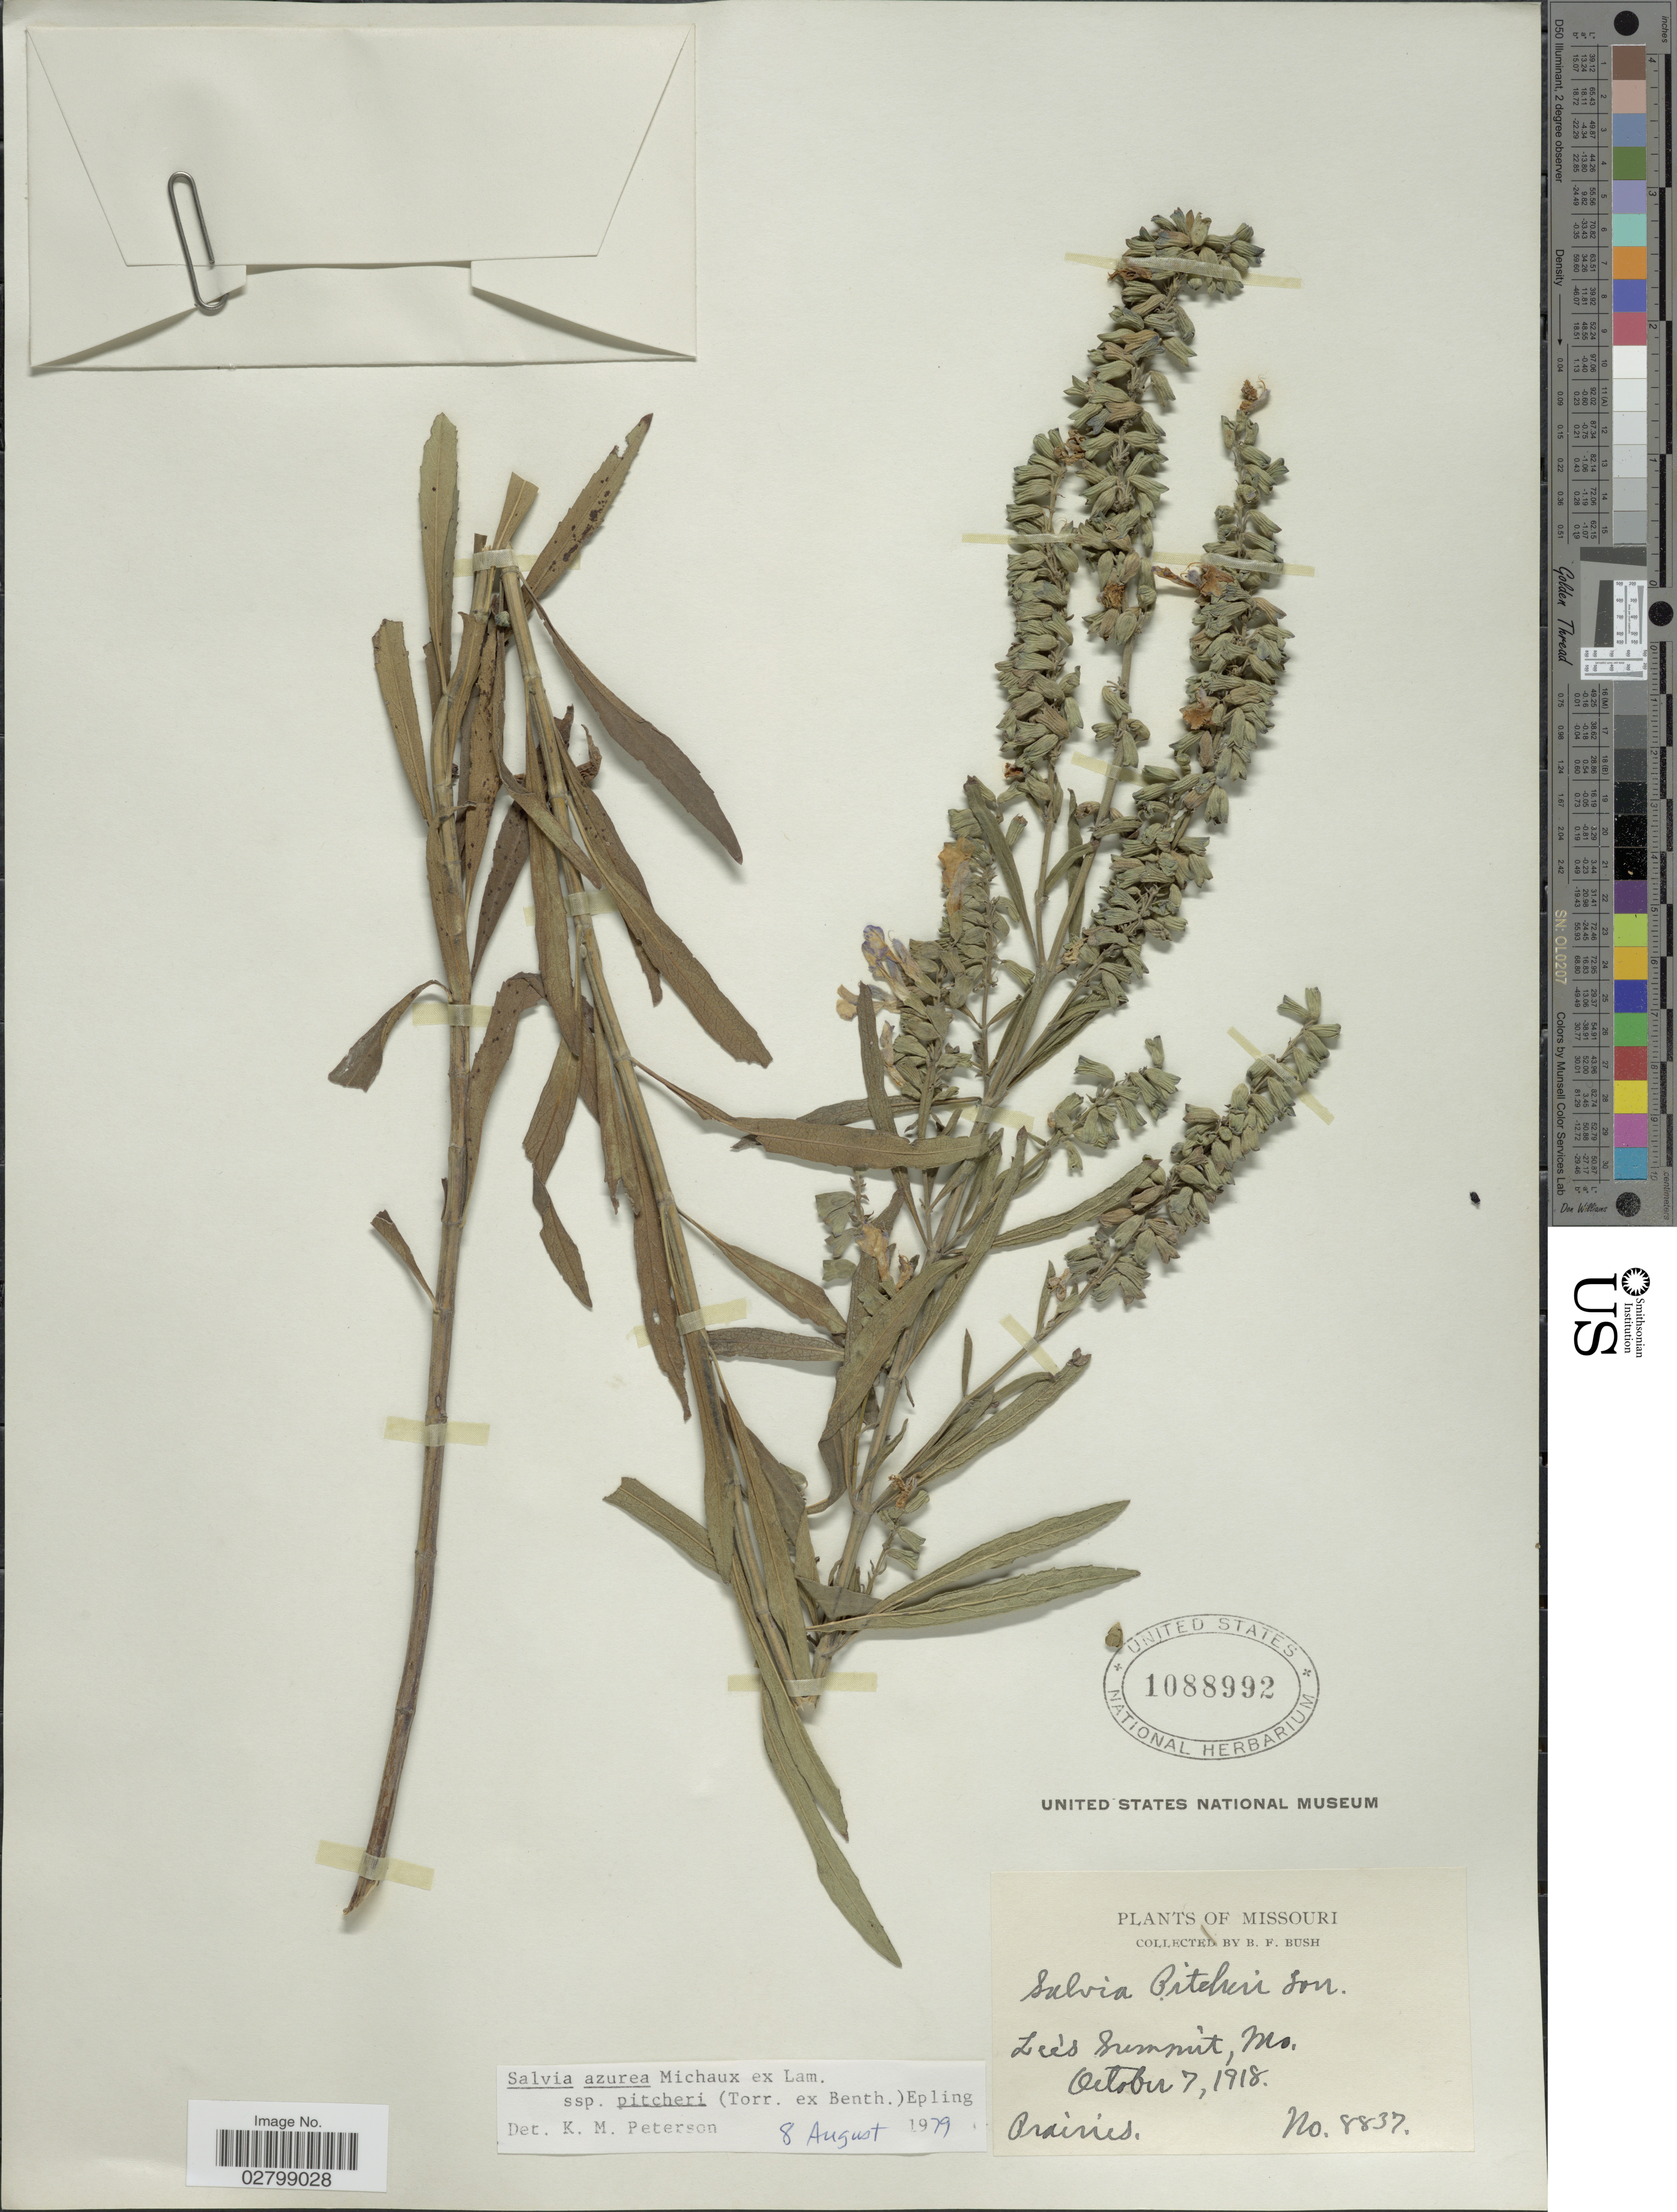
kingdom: Plantae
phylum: Tracheophyta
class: Magnoliopsida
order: Lamiales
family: Lamiaceae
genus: Salvia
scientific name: Salvia azurea subsp. pitcheri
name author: Michx. ex Lam.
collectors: B. F. Bush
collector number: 8837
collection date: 1918-10-07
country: United States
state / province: Missouri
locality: Lee's Summit.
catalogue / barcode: US 1088992